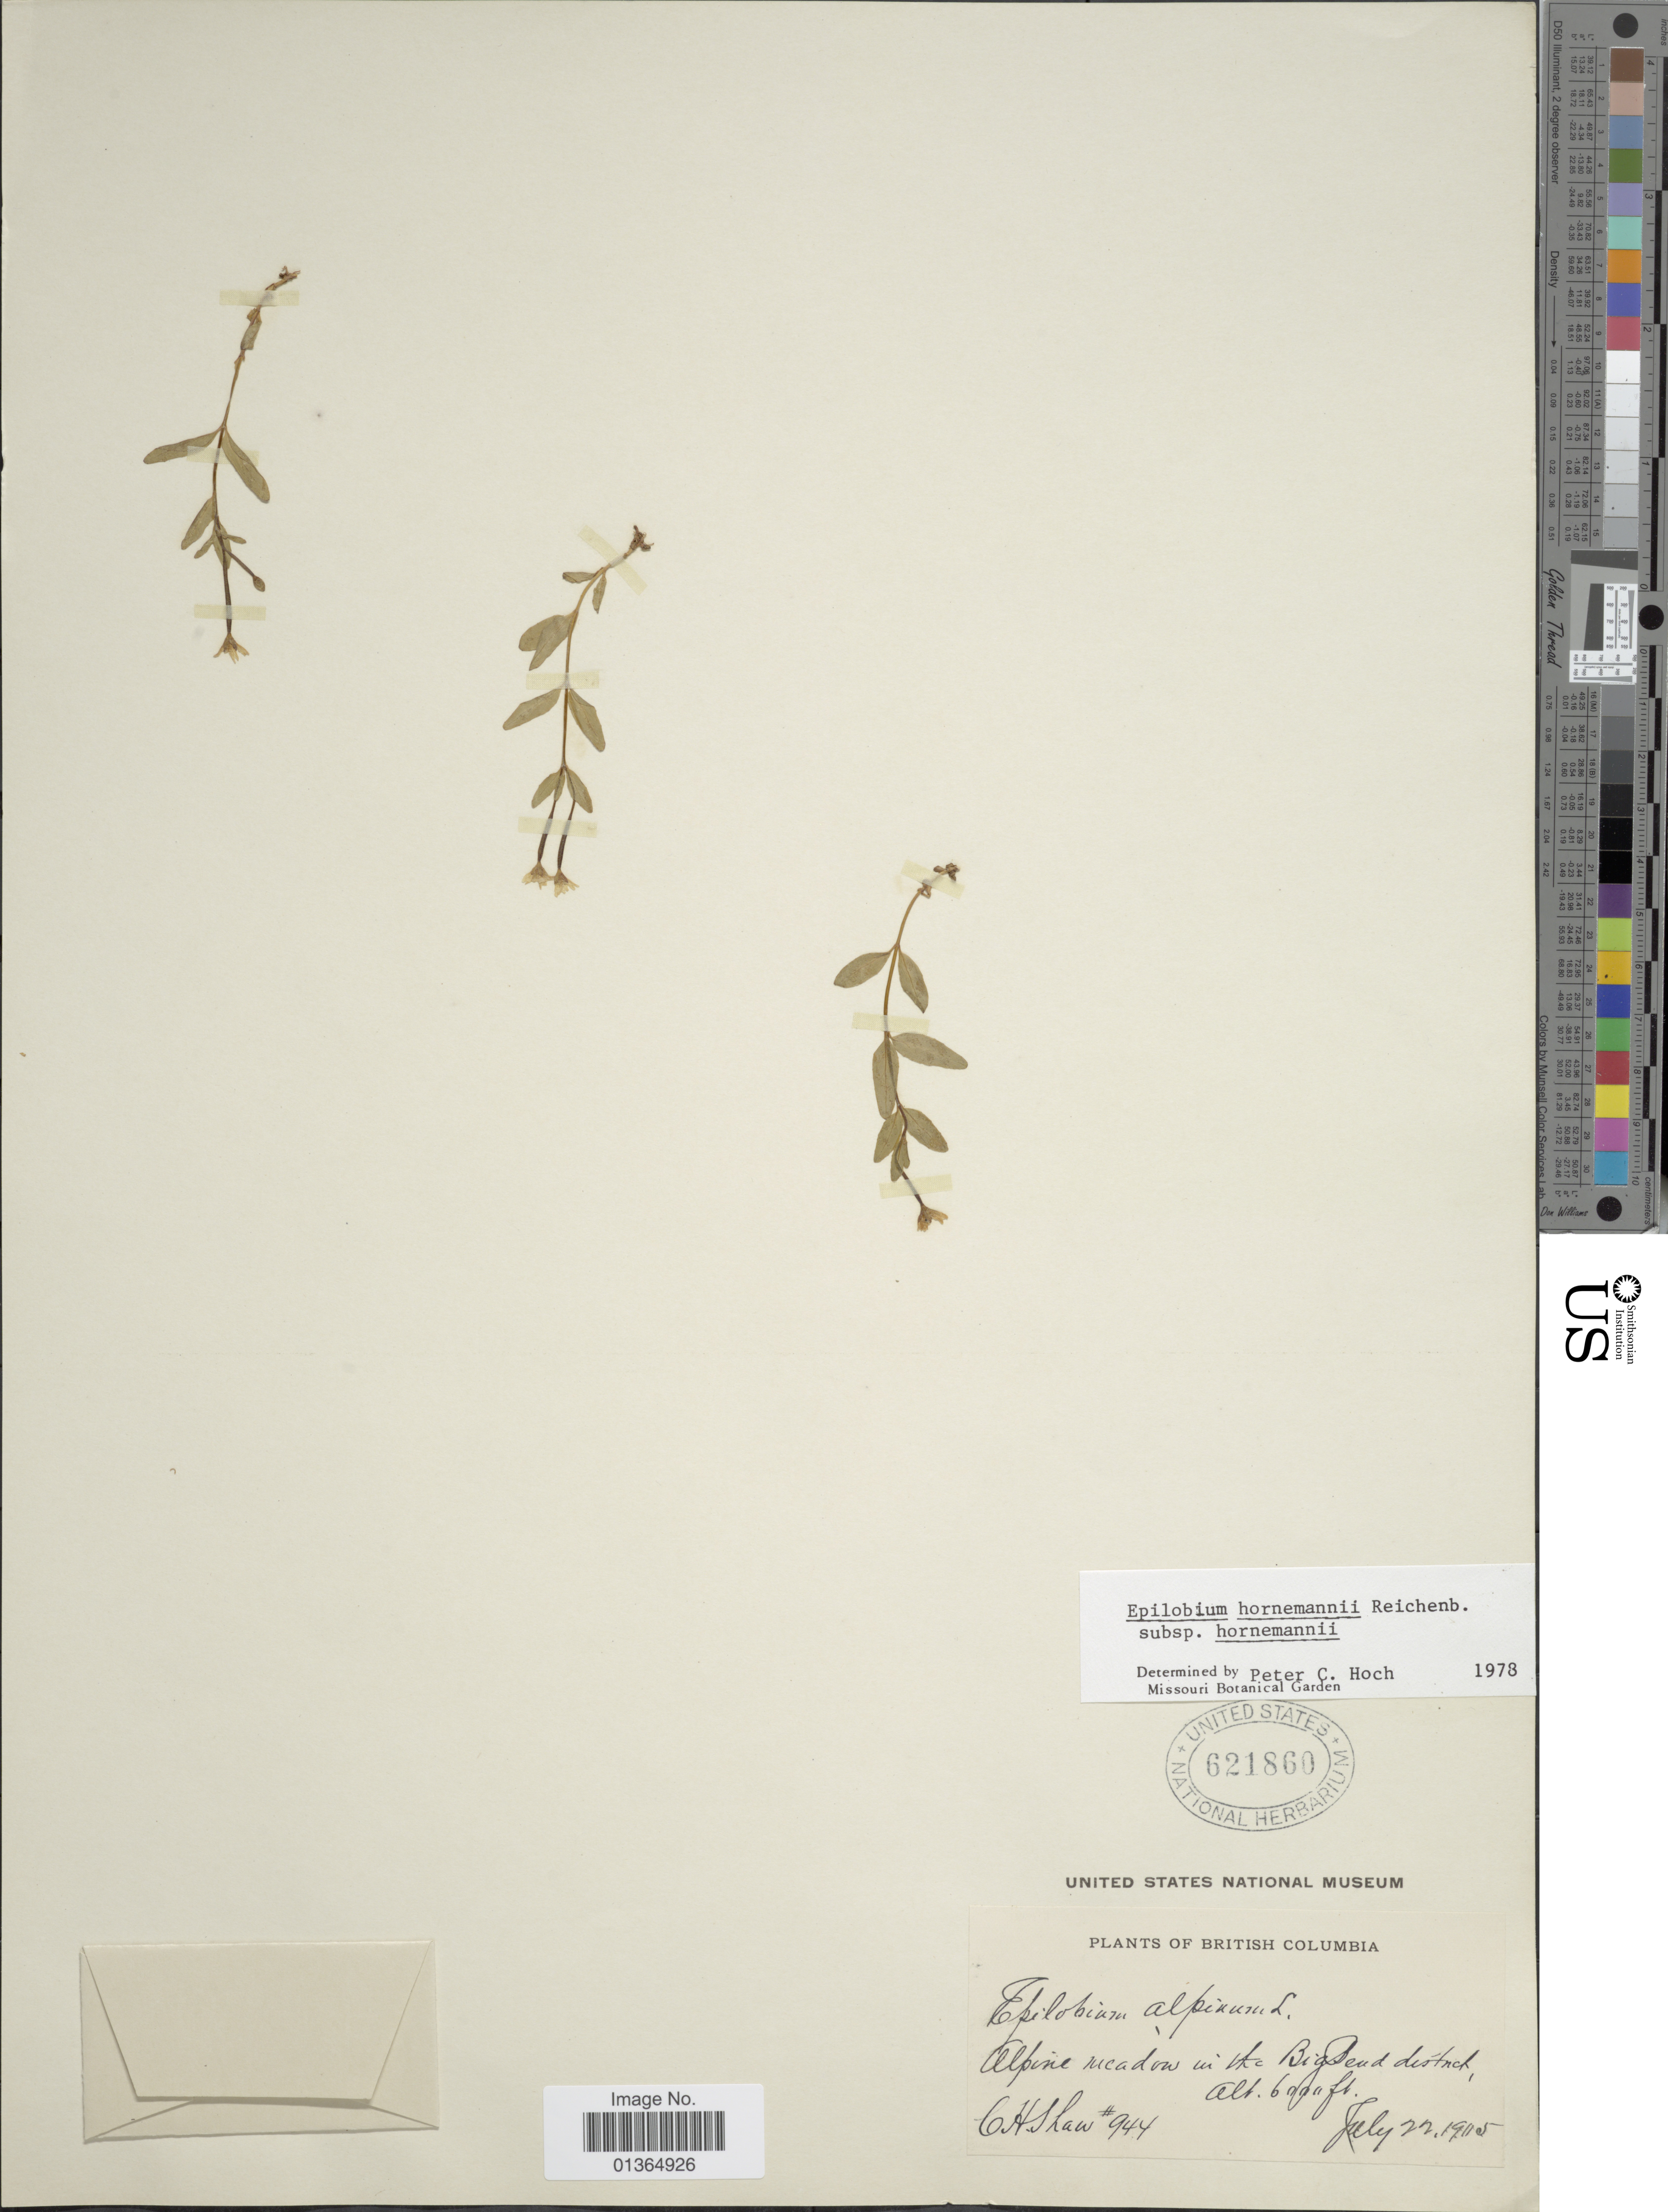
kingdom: Plantae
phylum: Tracheophyta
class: Magnoliopsida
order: Myrtales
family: Onagraceae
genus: Epilobium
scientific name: Epilobium hornemannii subsp. hornemannii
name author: Rchb.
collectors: C. H. Shaw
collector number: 944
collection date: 1905-07-22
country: Canada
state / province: British Columbia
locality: Alpine meadow in the Big Bend district.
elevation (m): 1829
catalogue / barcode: US 621860